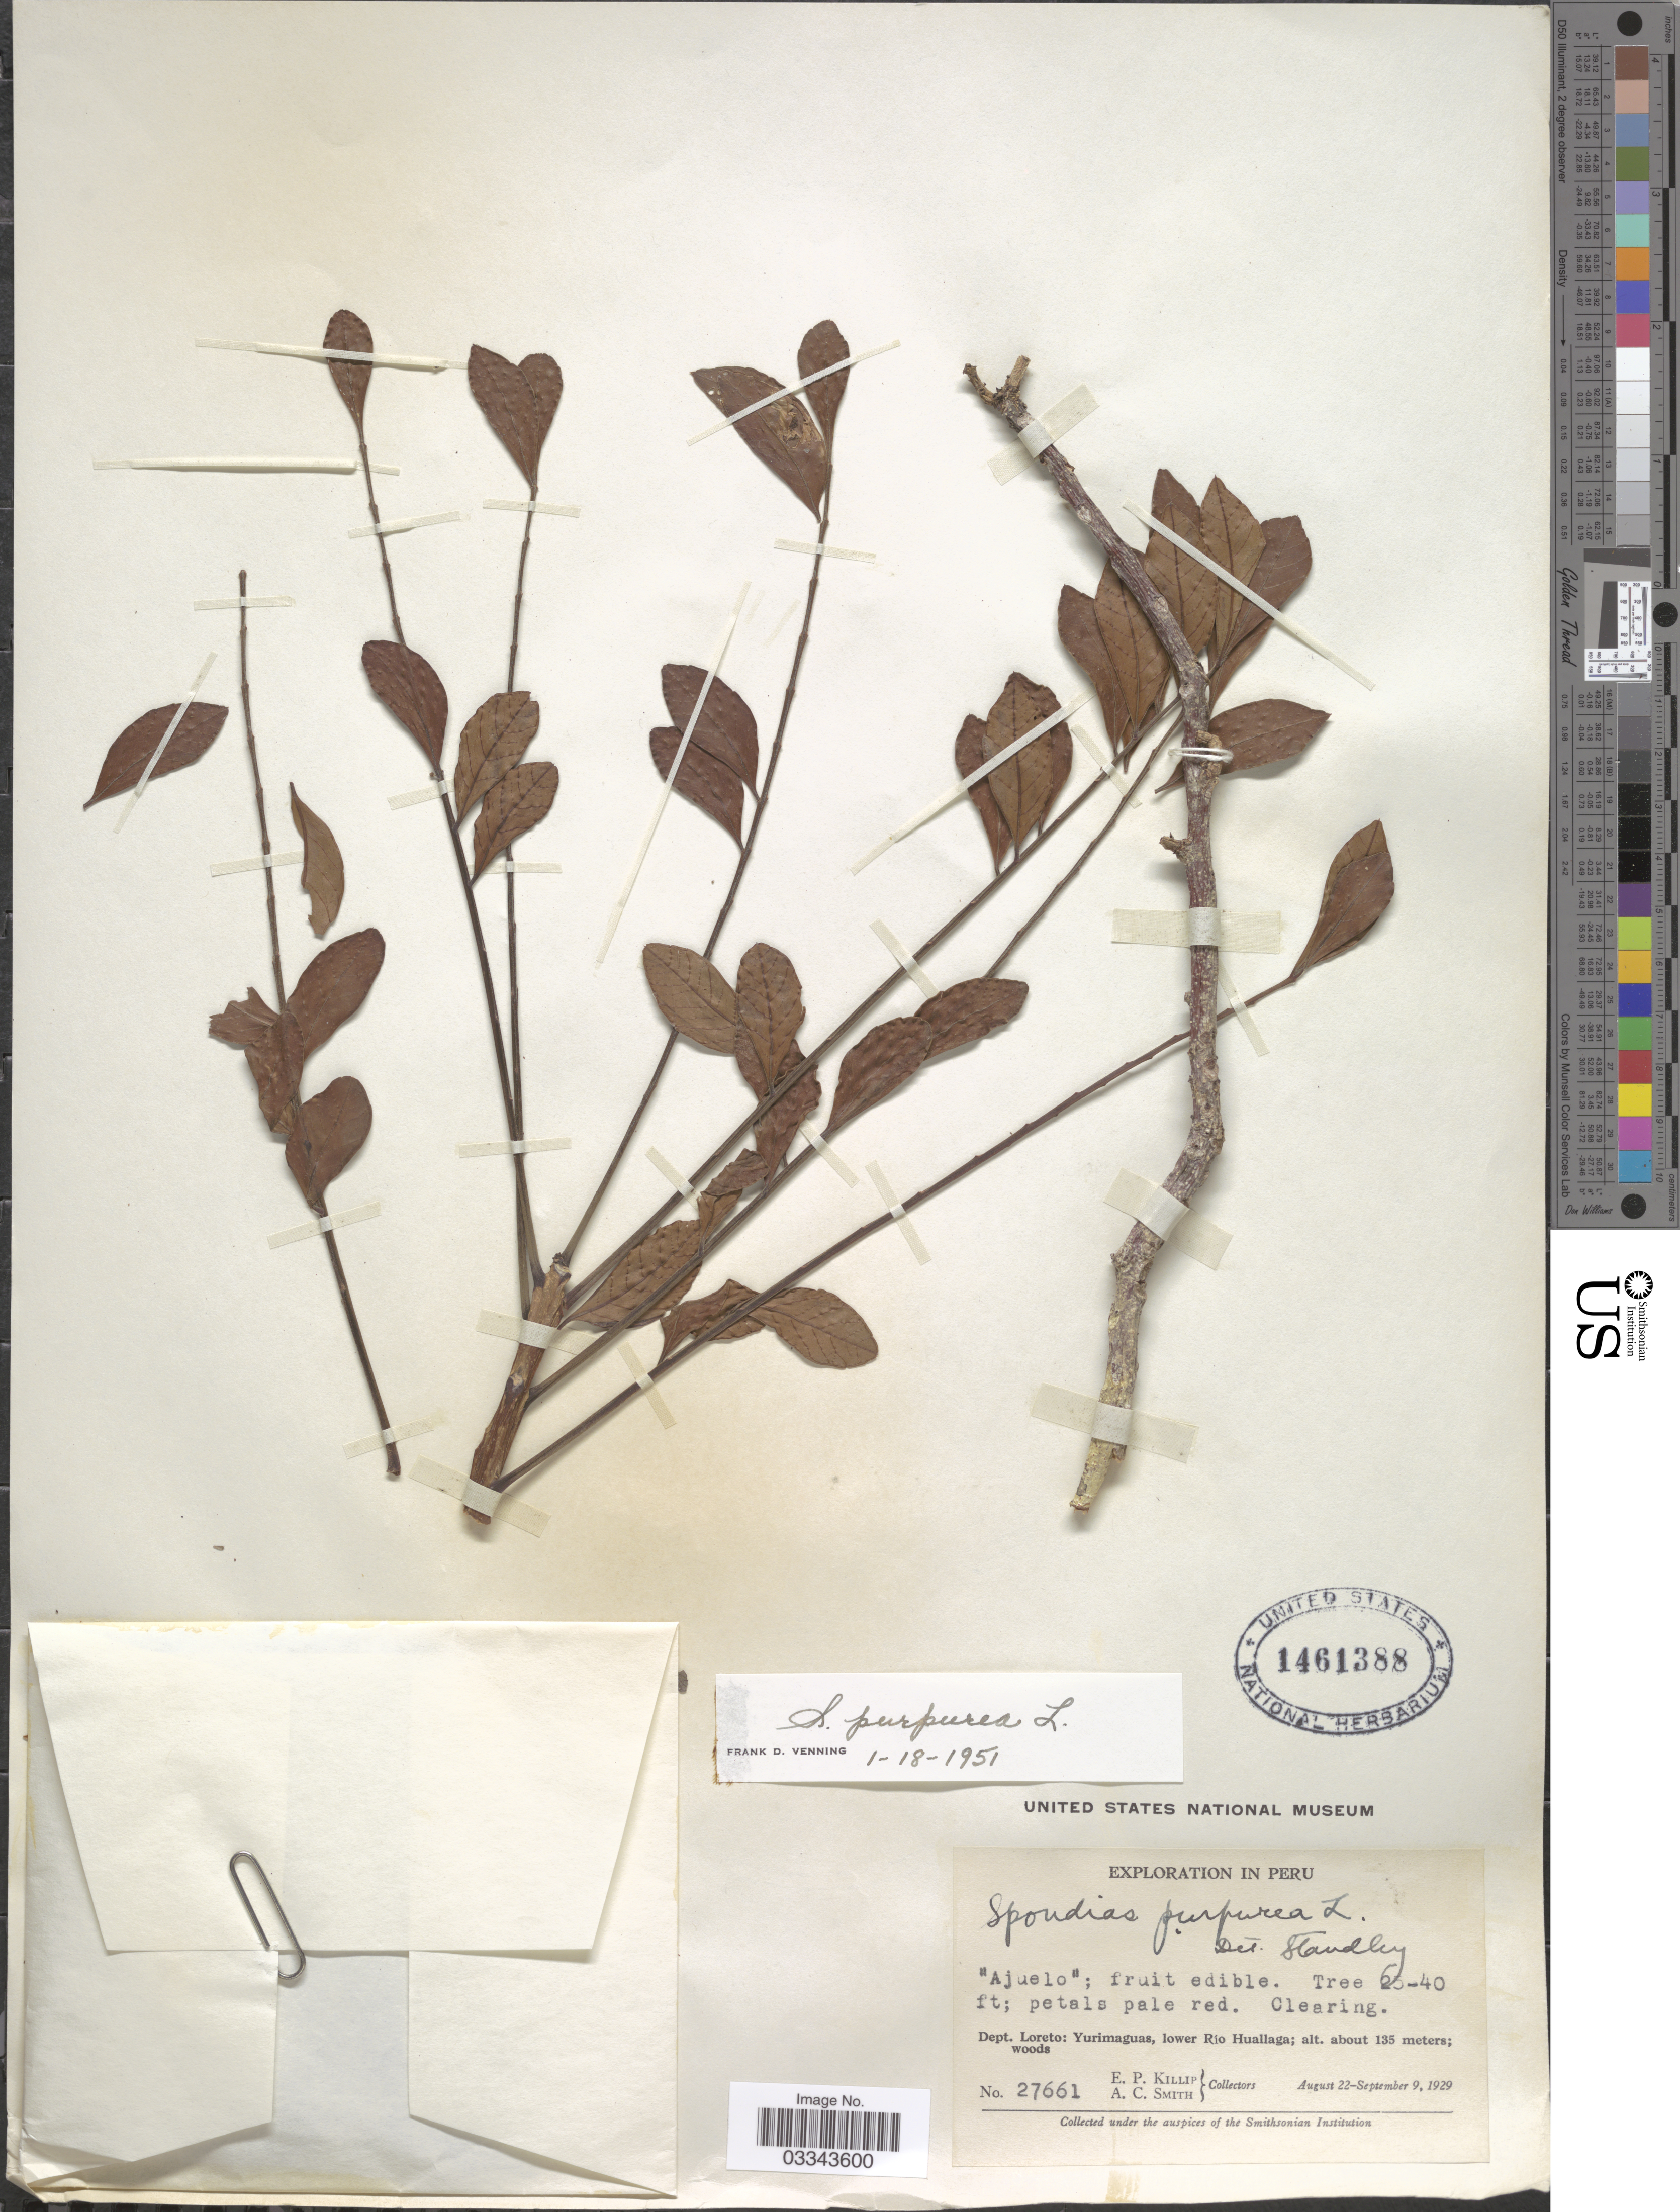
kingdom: Plantae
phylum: Tracheophyta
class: Magnoliopsida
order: Sapindales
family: Anacardiaceae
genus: Spondias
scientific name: Spondias purpurea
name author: L.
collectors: E. P. Killip & A. C. Smith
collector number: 27661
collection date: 1929-08-22/1929-09-09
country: Peru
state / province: Loreto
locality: Dept. Loreto: Yurimaguas, lower Río Huallaga.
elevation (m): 135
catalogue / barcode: US 1461388